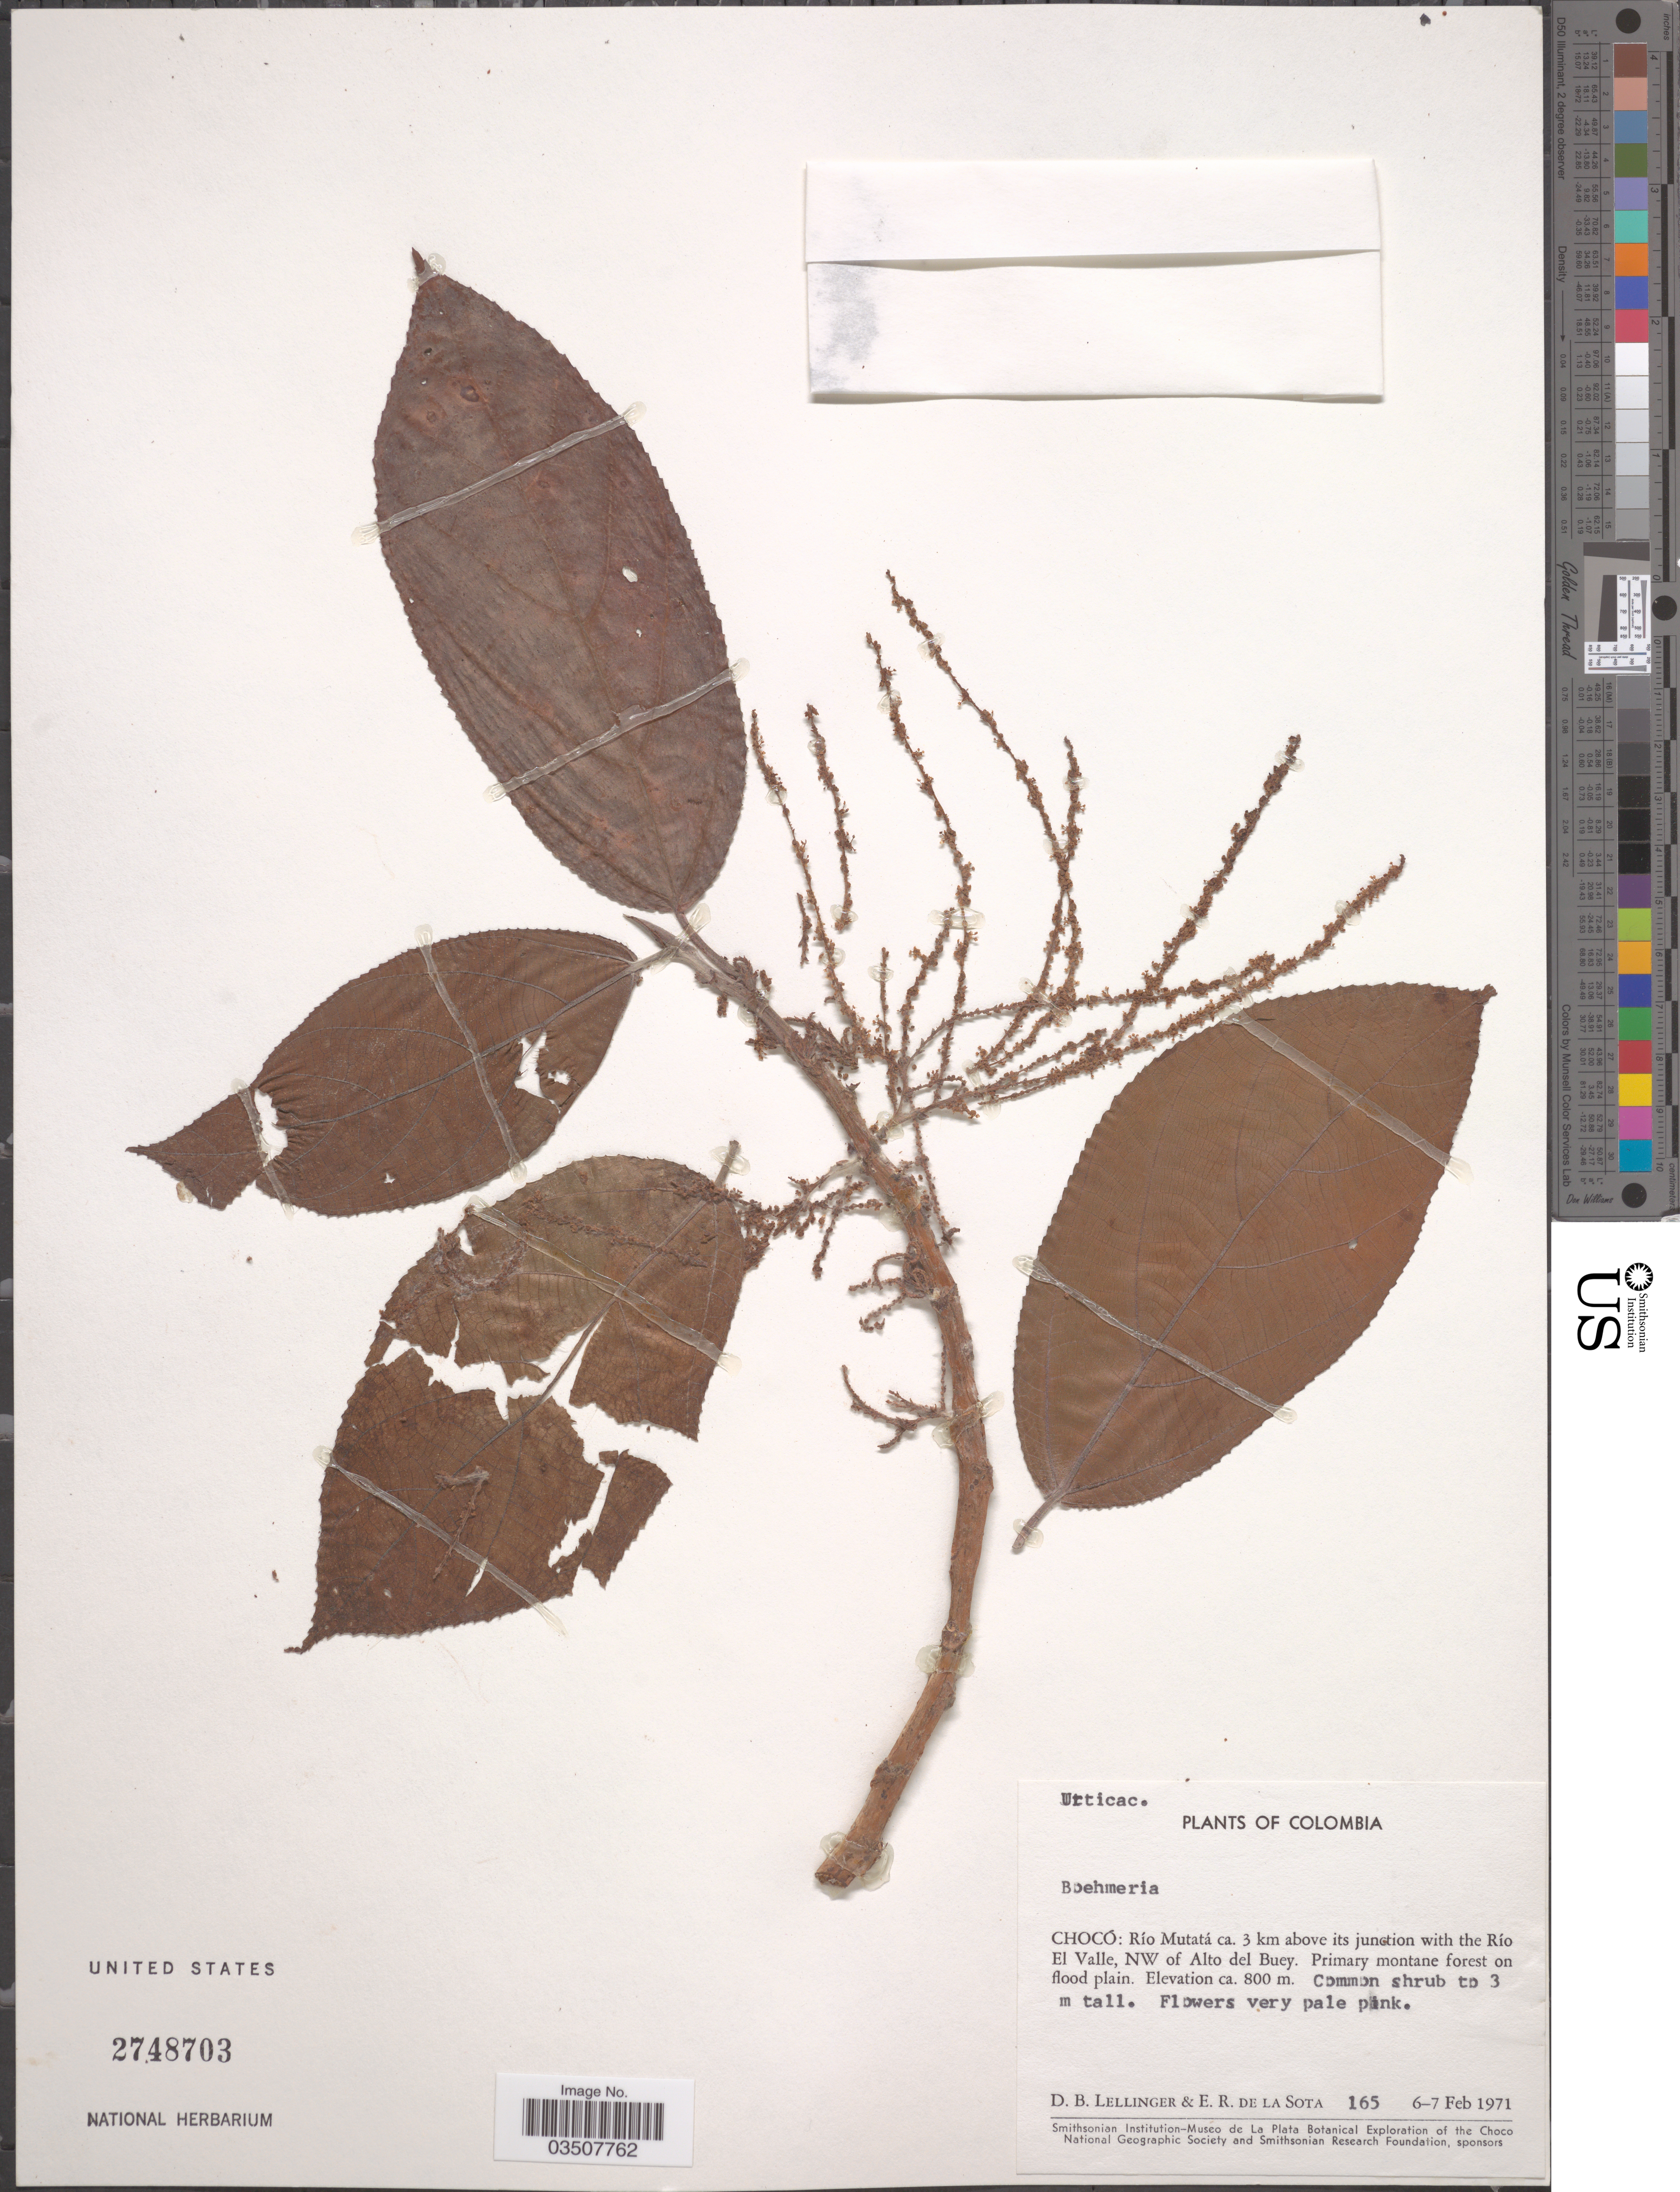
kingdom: Plantae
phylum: Tracheophyta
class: Magnoliopsida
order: Rosales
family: Urticaceae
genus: Boehmeria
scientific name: Boehmeria sp.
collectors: D. B. Lellinger & E. R. de la Sota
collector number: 165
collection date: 1971-02-06/1971-02-07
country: Colombia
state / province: Chocó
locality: Río Mutatá ca. 3 km above its junction with the Río El Valle, NW of Alto del Buey.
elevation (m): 800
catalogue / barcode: US 2748703